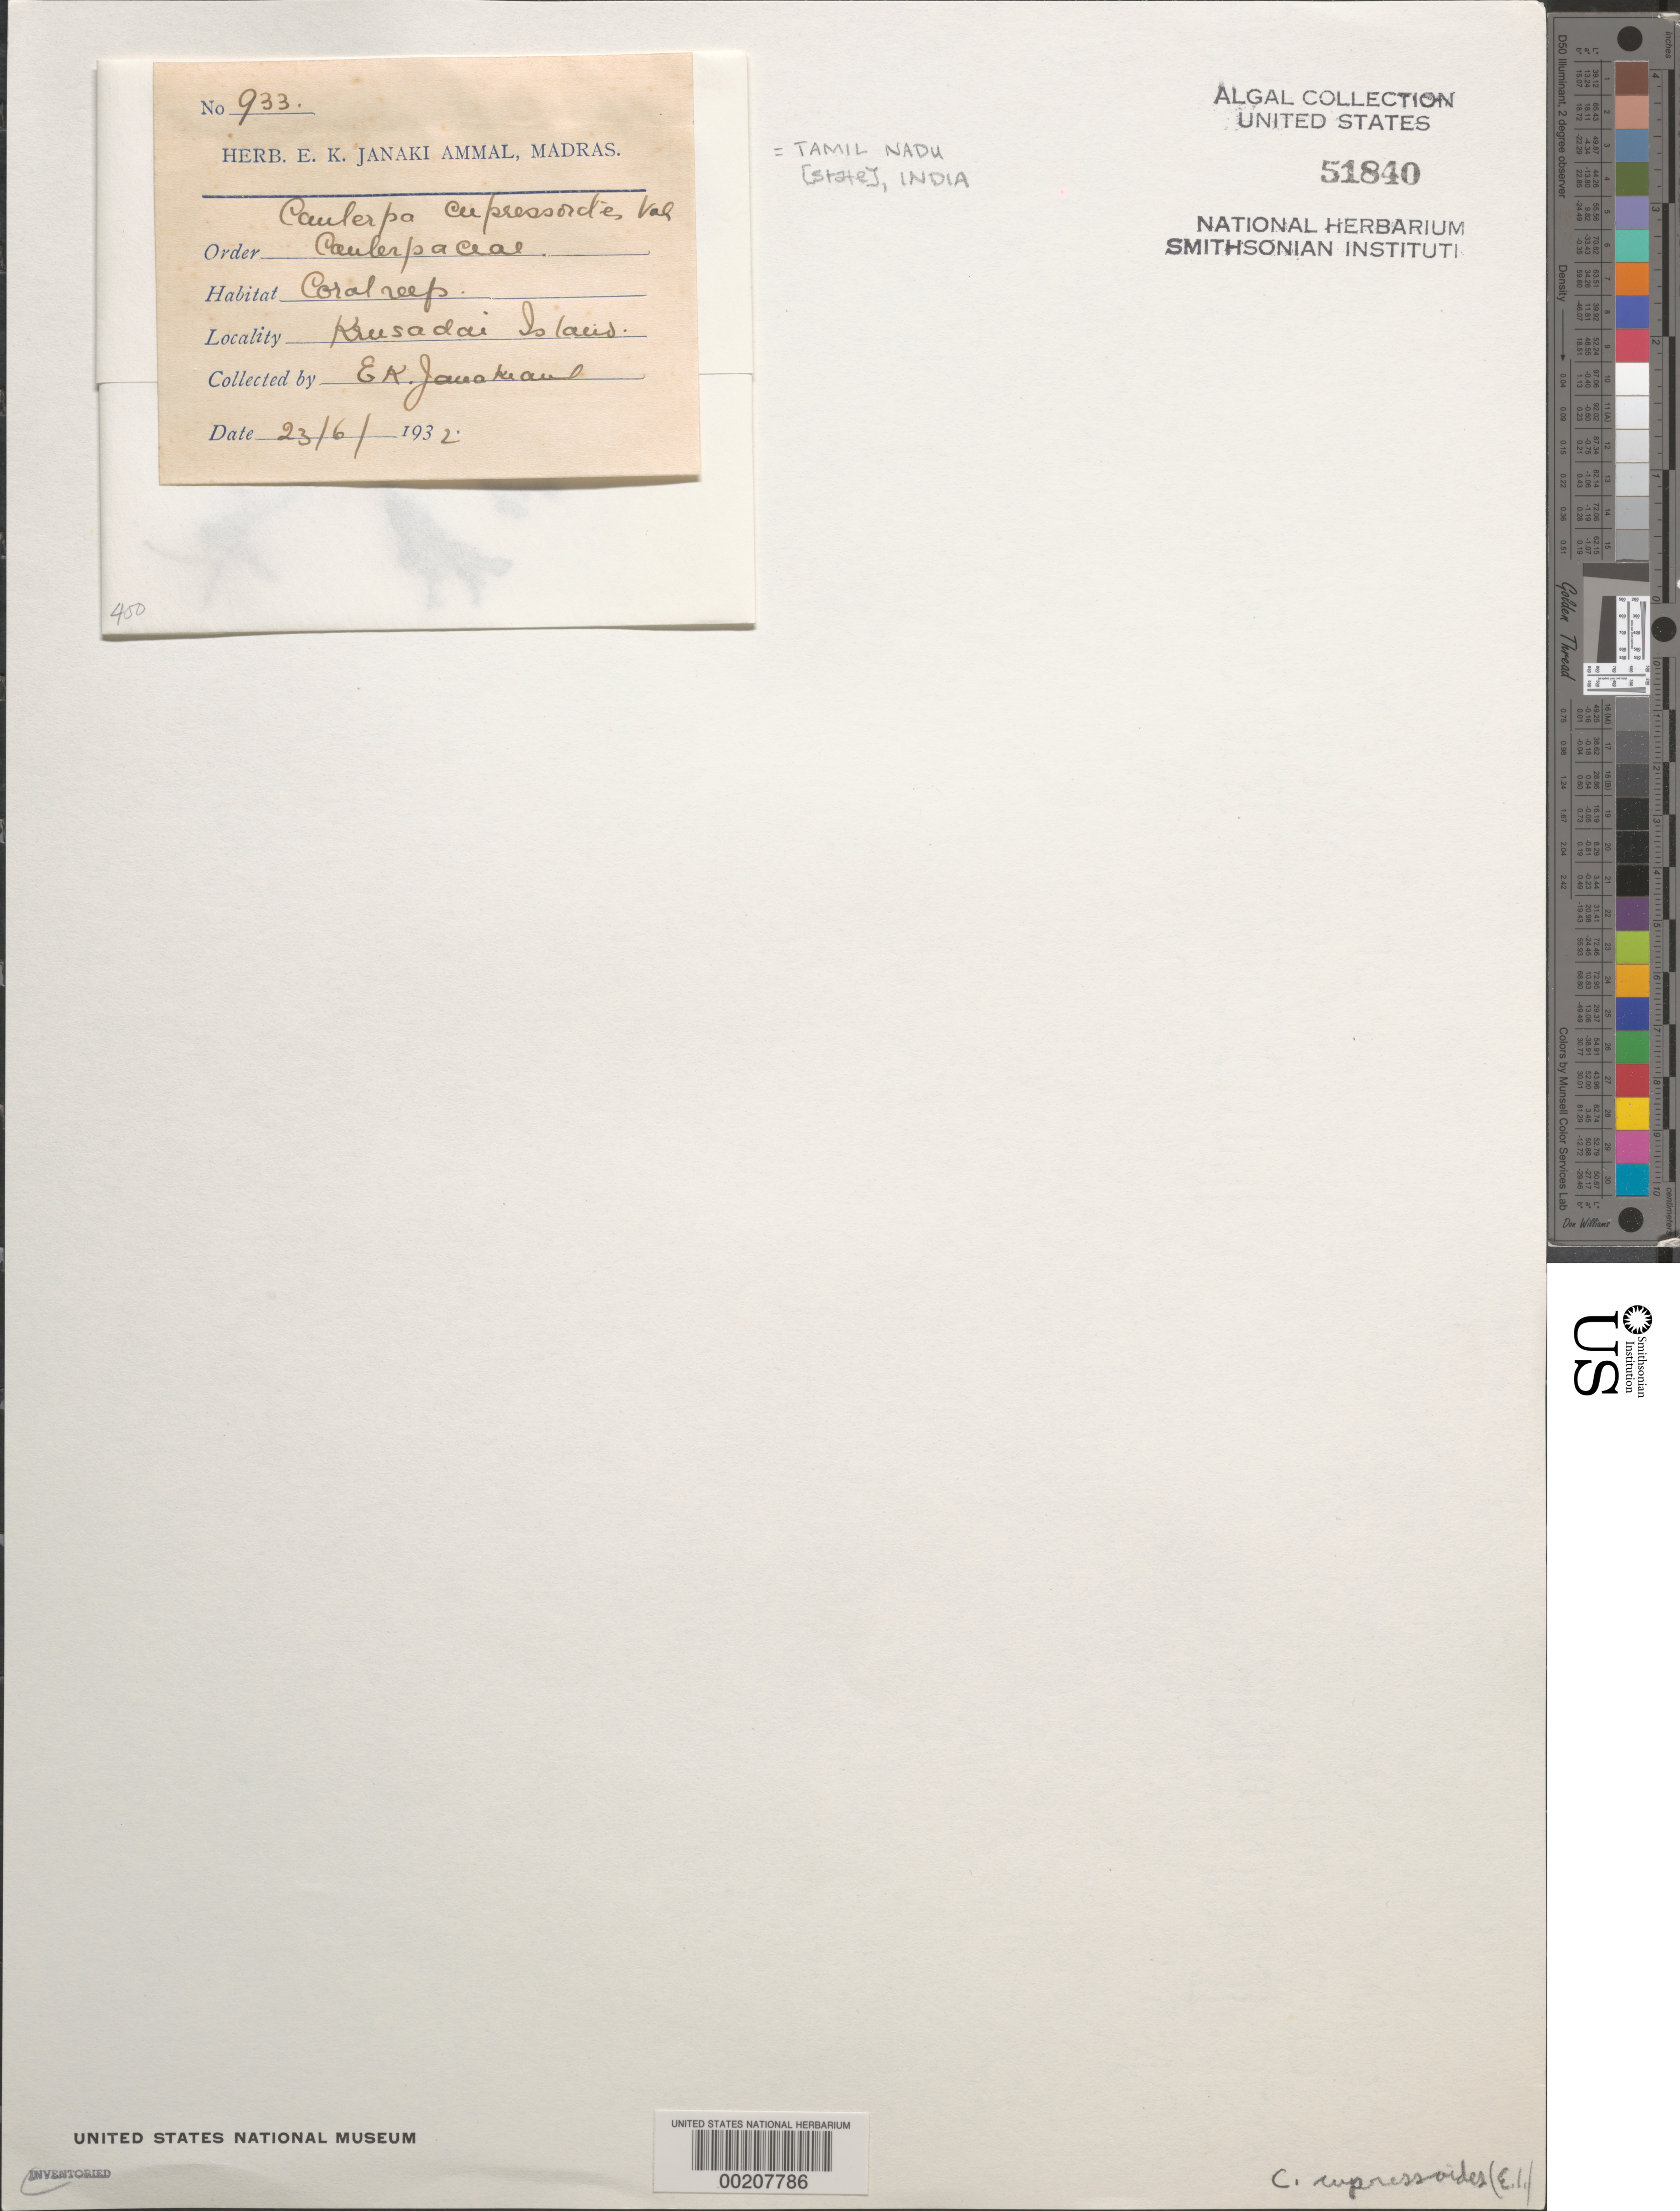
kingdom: Plantae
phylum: Chlorophyta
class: Ulvophyceae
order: Bryopsidales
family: Caulerpaceae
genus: Caulerpa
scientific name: Caulerpa cupressoides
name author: (Vahl) C. Agardh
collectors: E. Janaki Ammal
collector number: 933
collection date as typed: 23 Jun 1932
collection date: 1932-06-23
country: India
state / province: Tamil Nadu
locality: Krusadi (krusadai) island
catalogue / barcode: US 51840